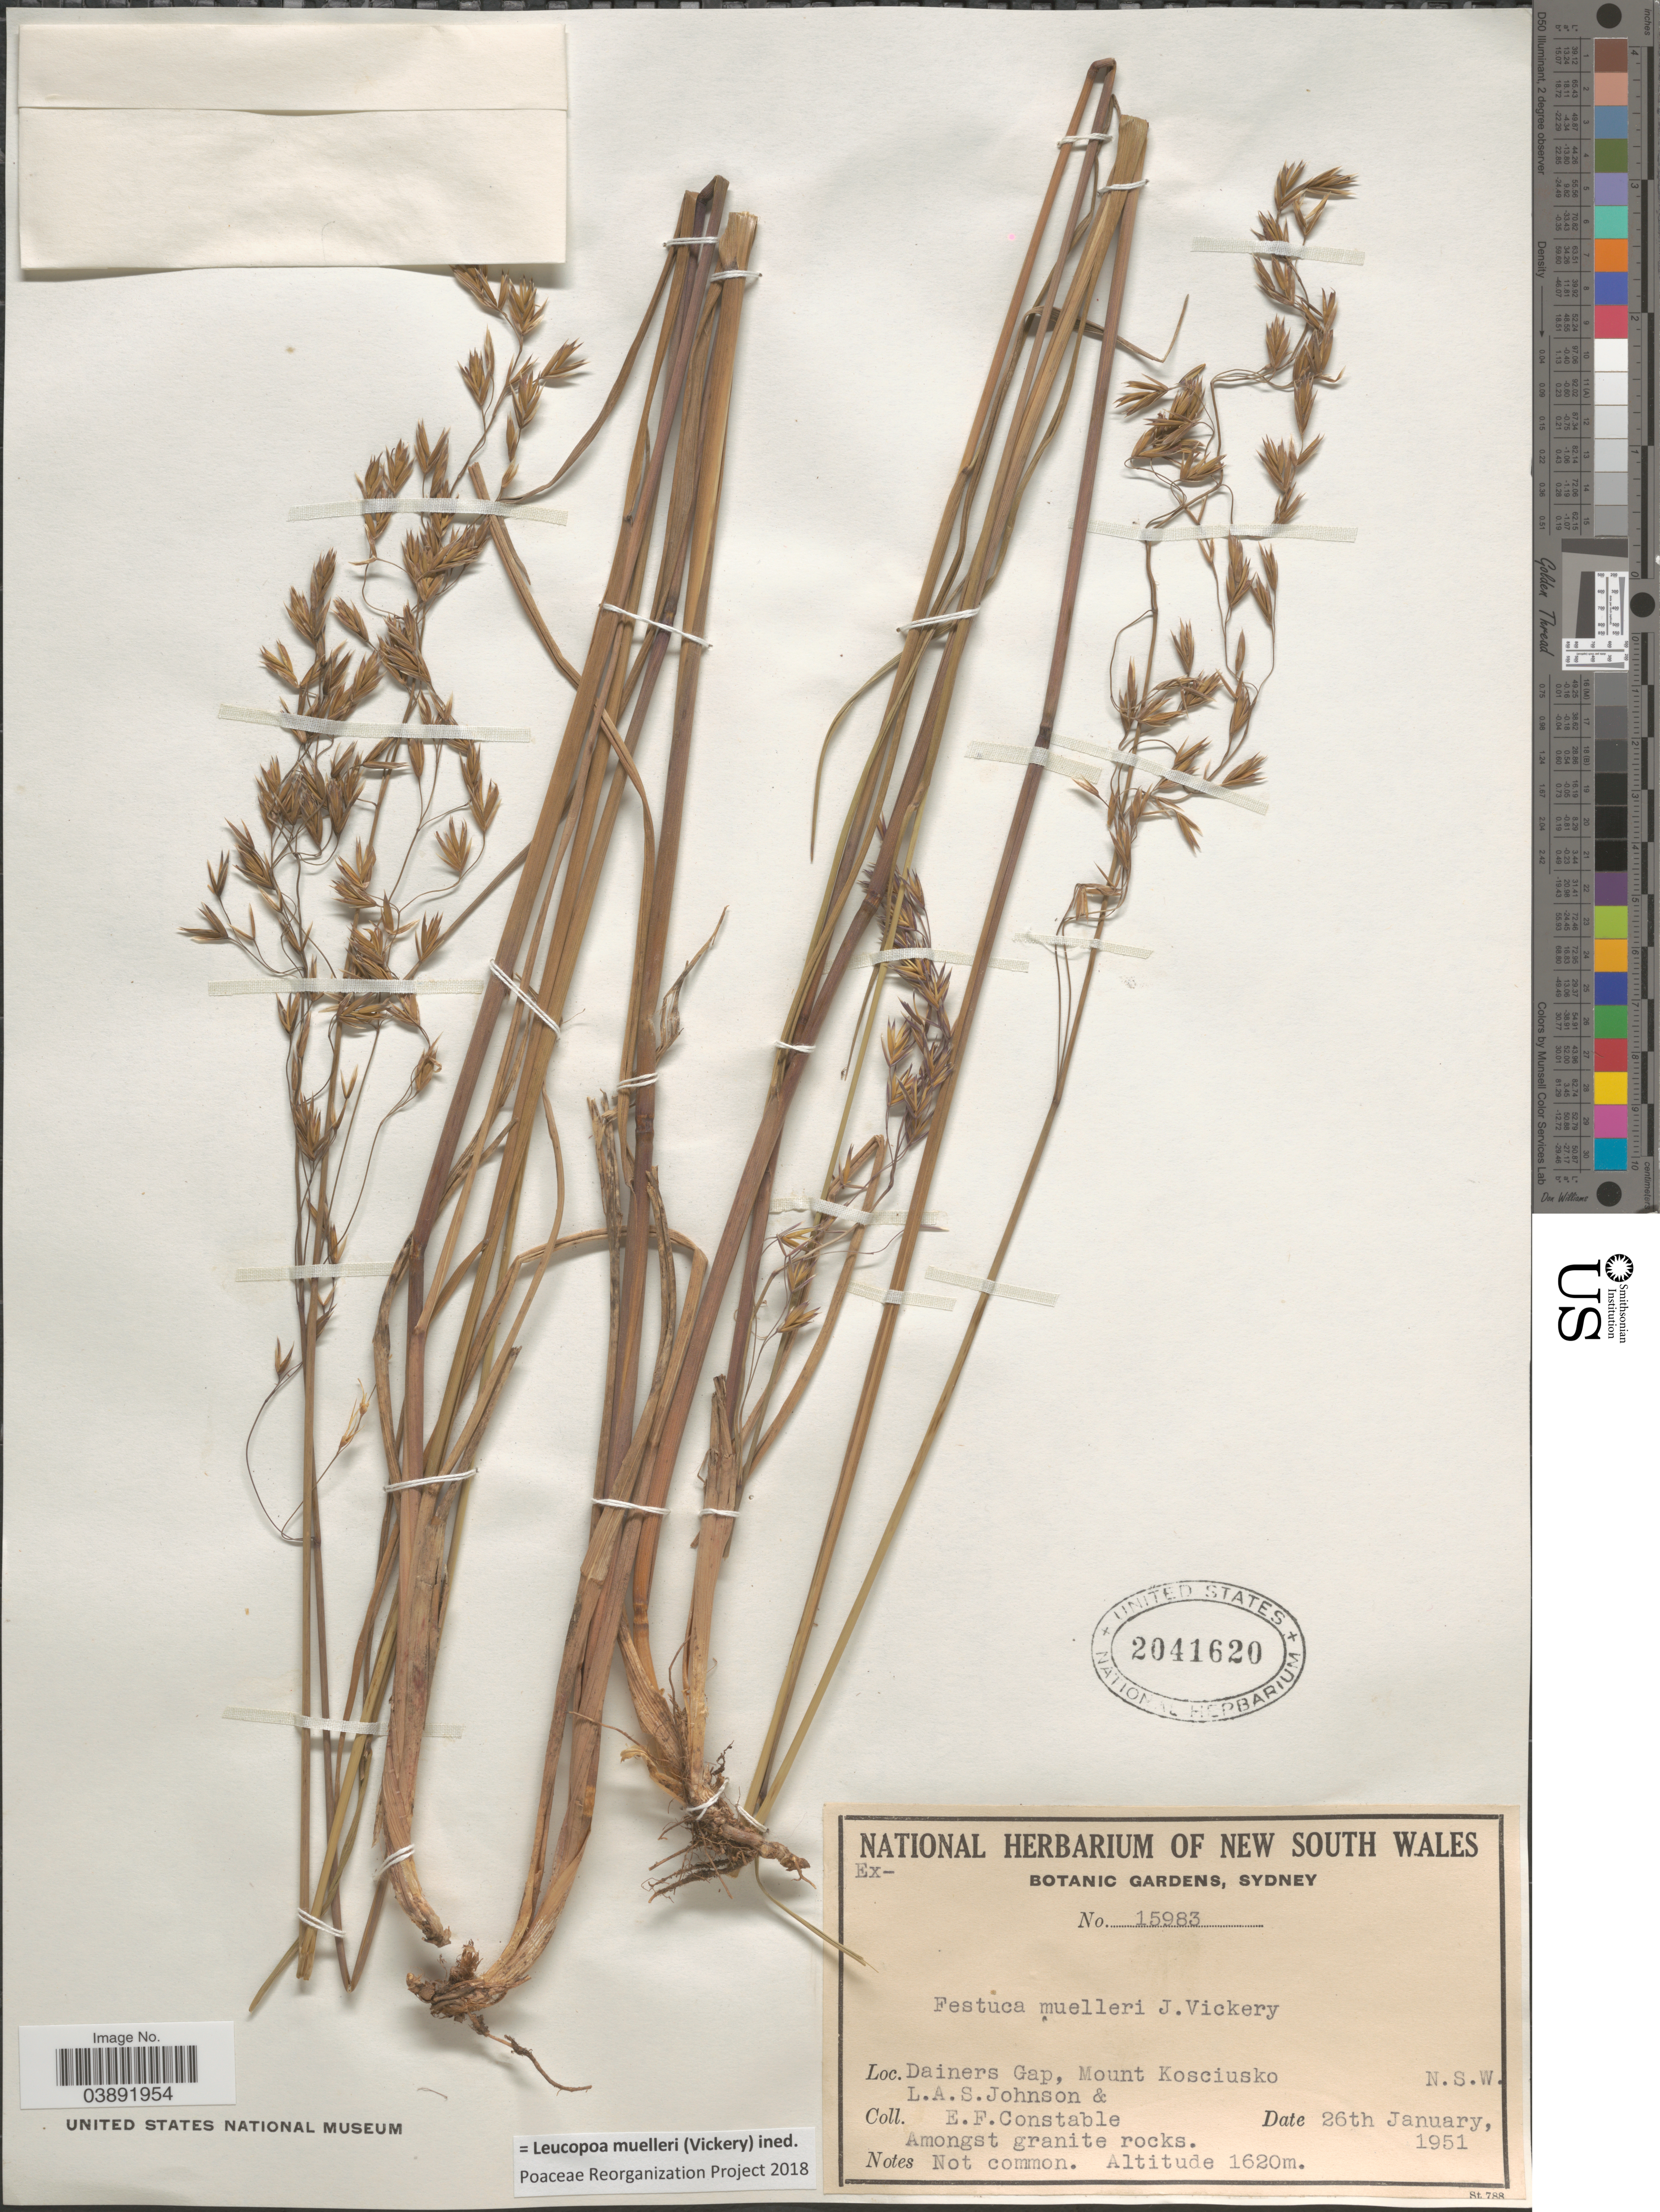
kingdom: Plantae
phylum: Tracheophyta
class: Liliopsida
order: Poales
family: Poaceae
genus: Leucopoa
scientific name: Leucopoa muelleri ined.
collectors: L. A. S. Johnson & E. F. Constable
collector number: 15983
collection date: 1951-01-26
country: Australia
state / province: New South Wales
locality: Dainers Gap, Mount Kosciusko.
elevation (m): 1620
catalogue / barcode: US 2041620